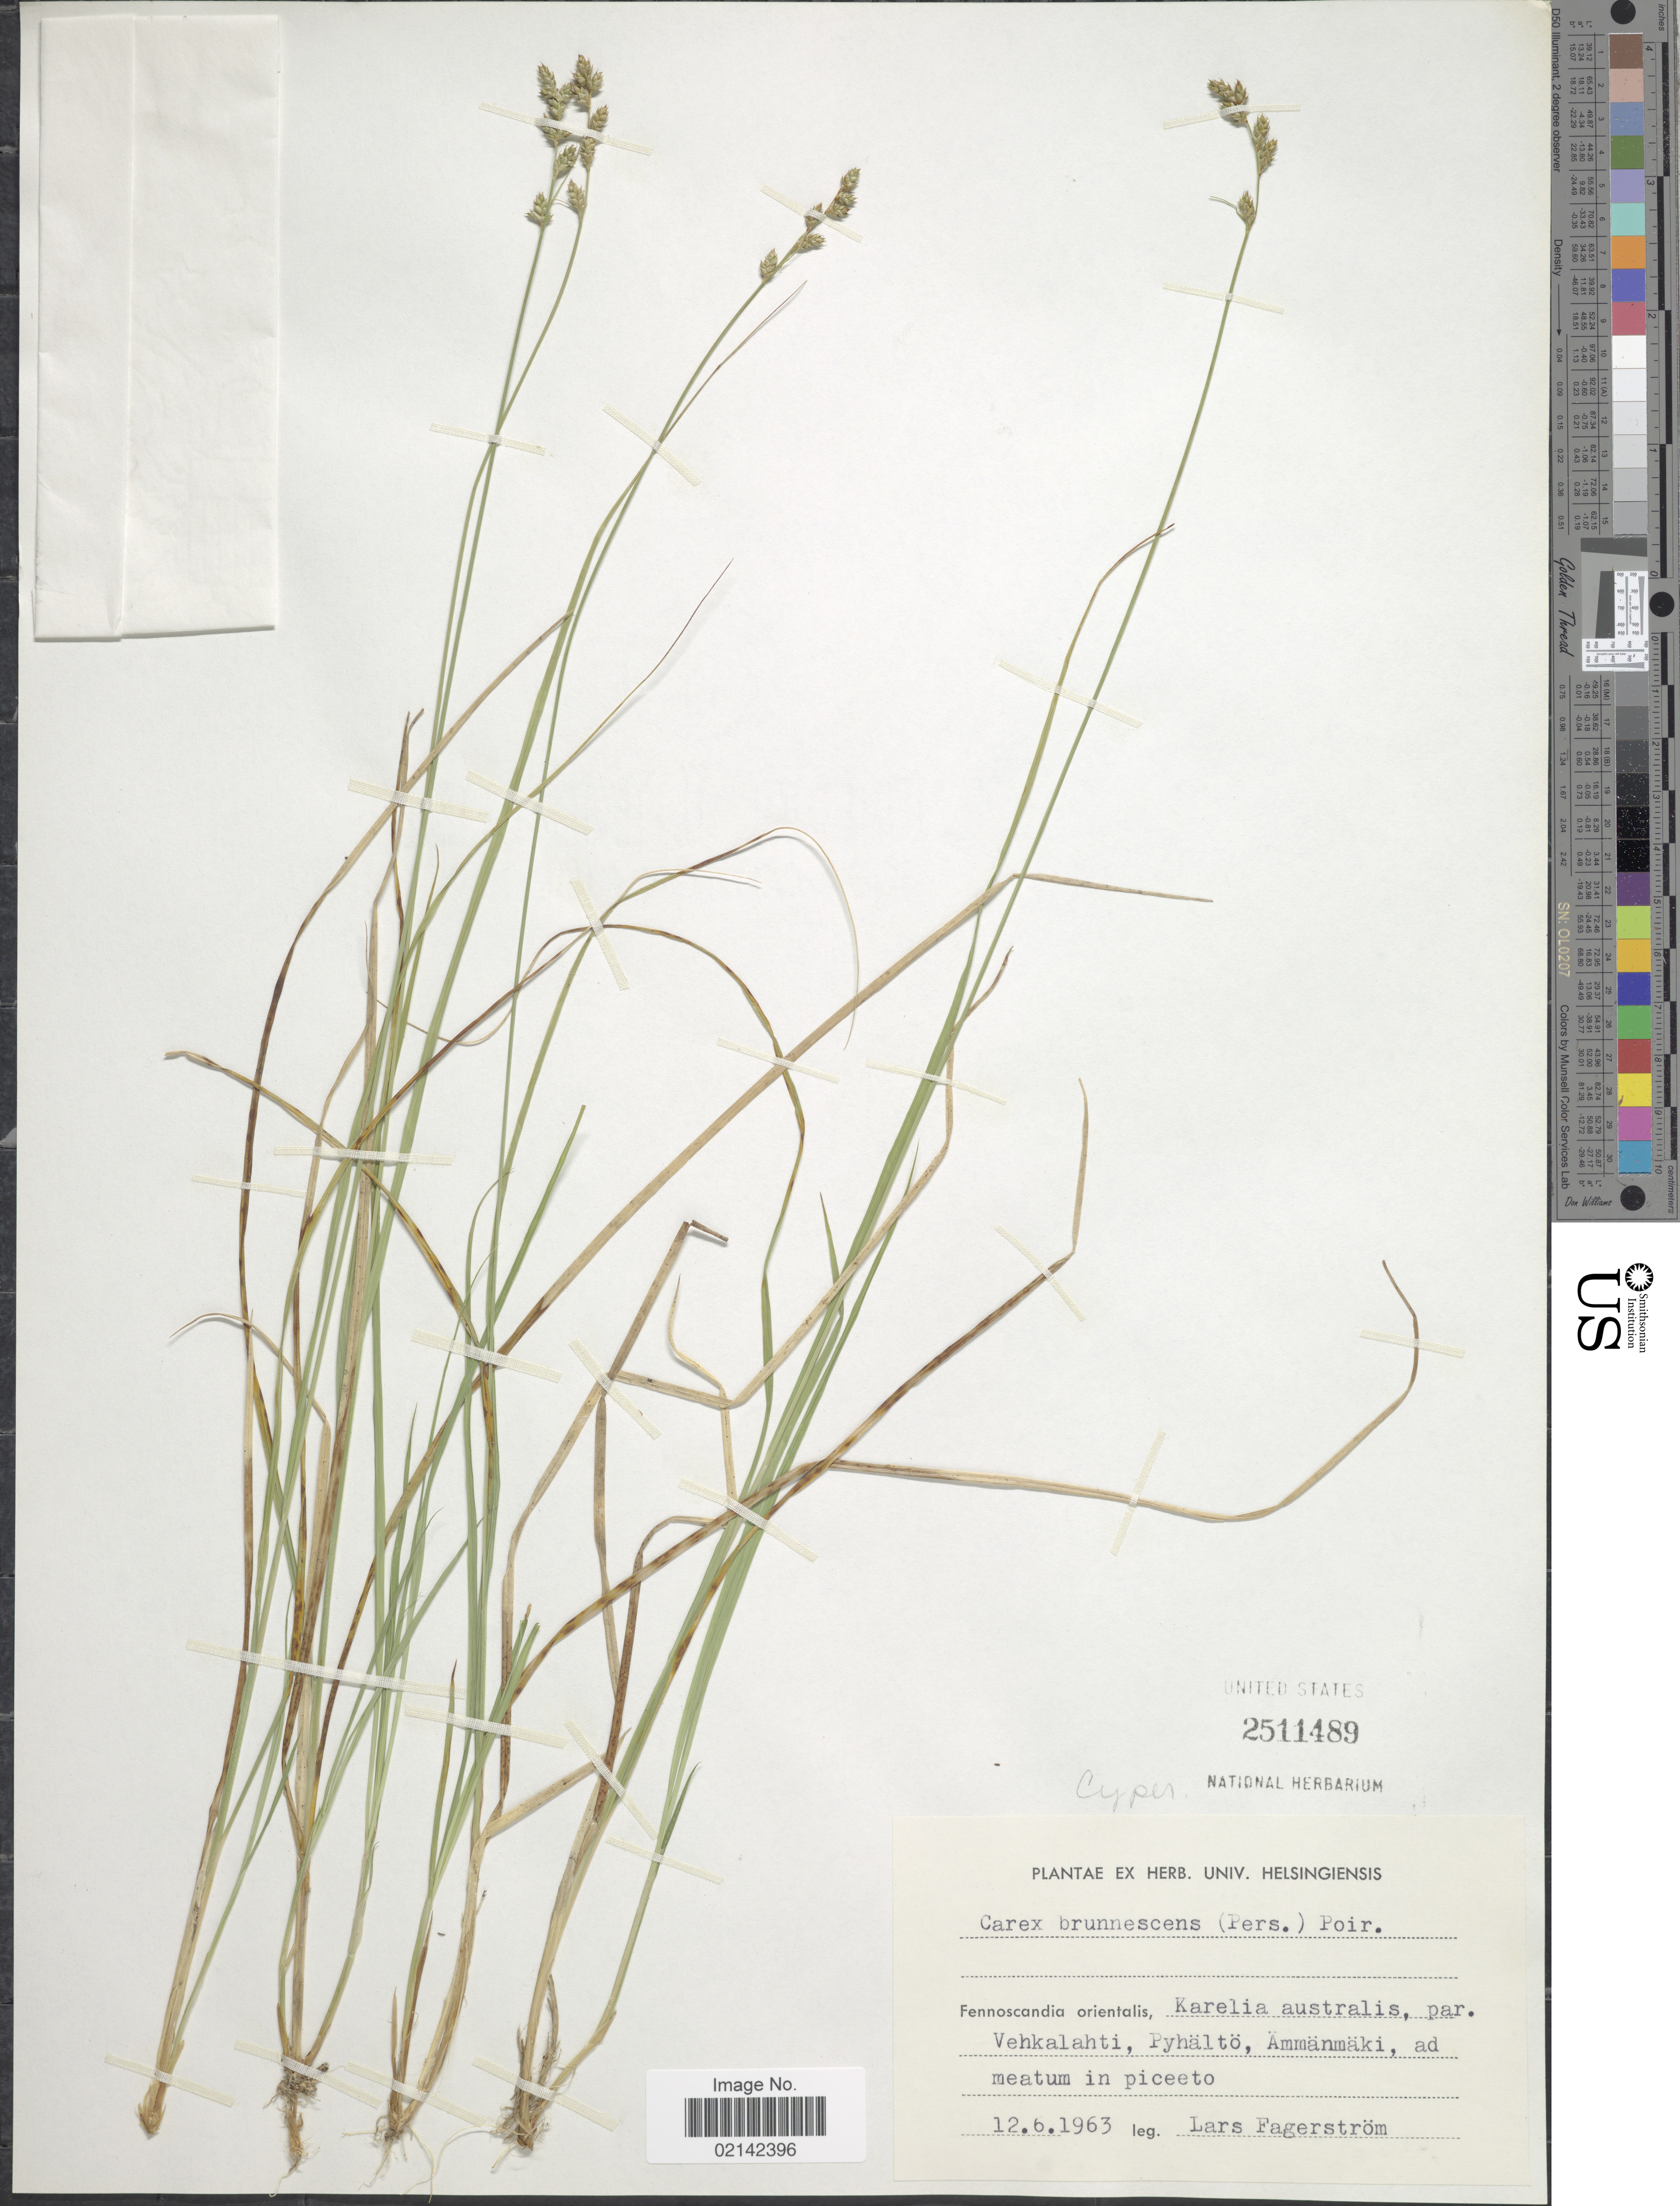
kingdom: Plantae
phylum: Tracheophyta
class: Liliopsida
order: Poales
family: Cyperaceae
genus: Carex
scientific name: Carex brunnescens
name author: (Pers.) Poir.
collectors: L. Fagerstrom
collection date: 1963-06-12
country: Russian Federation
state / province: Karelia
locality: Fennoscandia orientalis, Karelia australis, par. Vehkalahti, Pyhalto, Ammanmaki, ad meatum in piceeto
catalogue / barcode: US 2511489